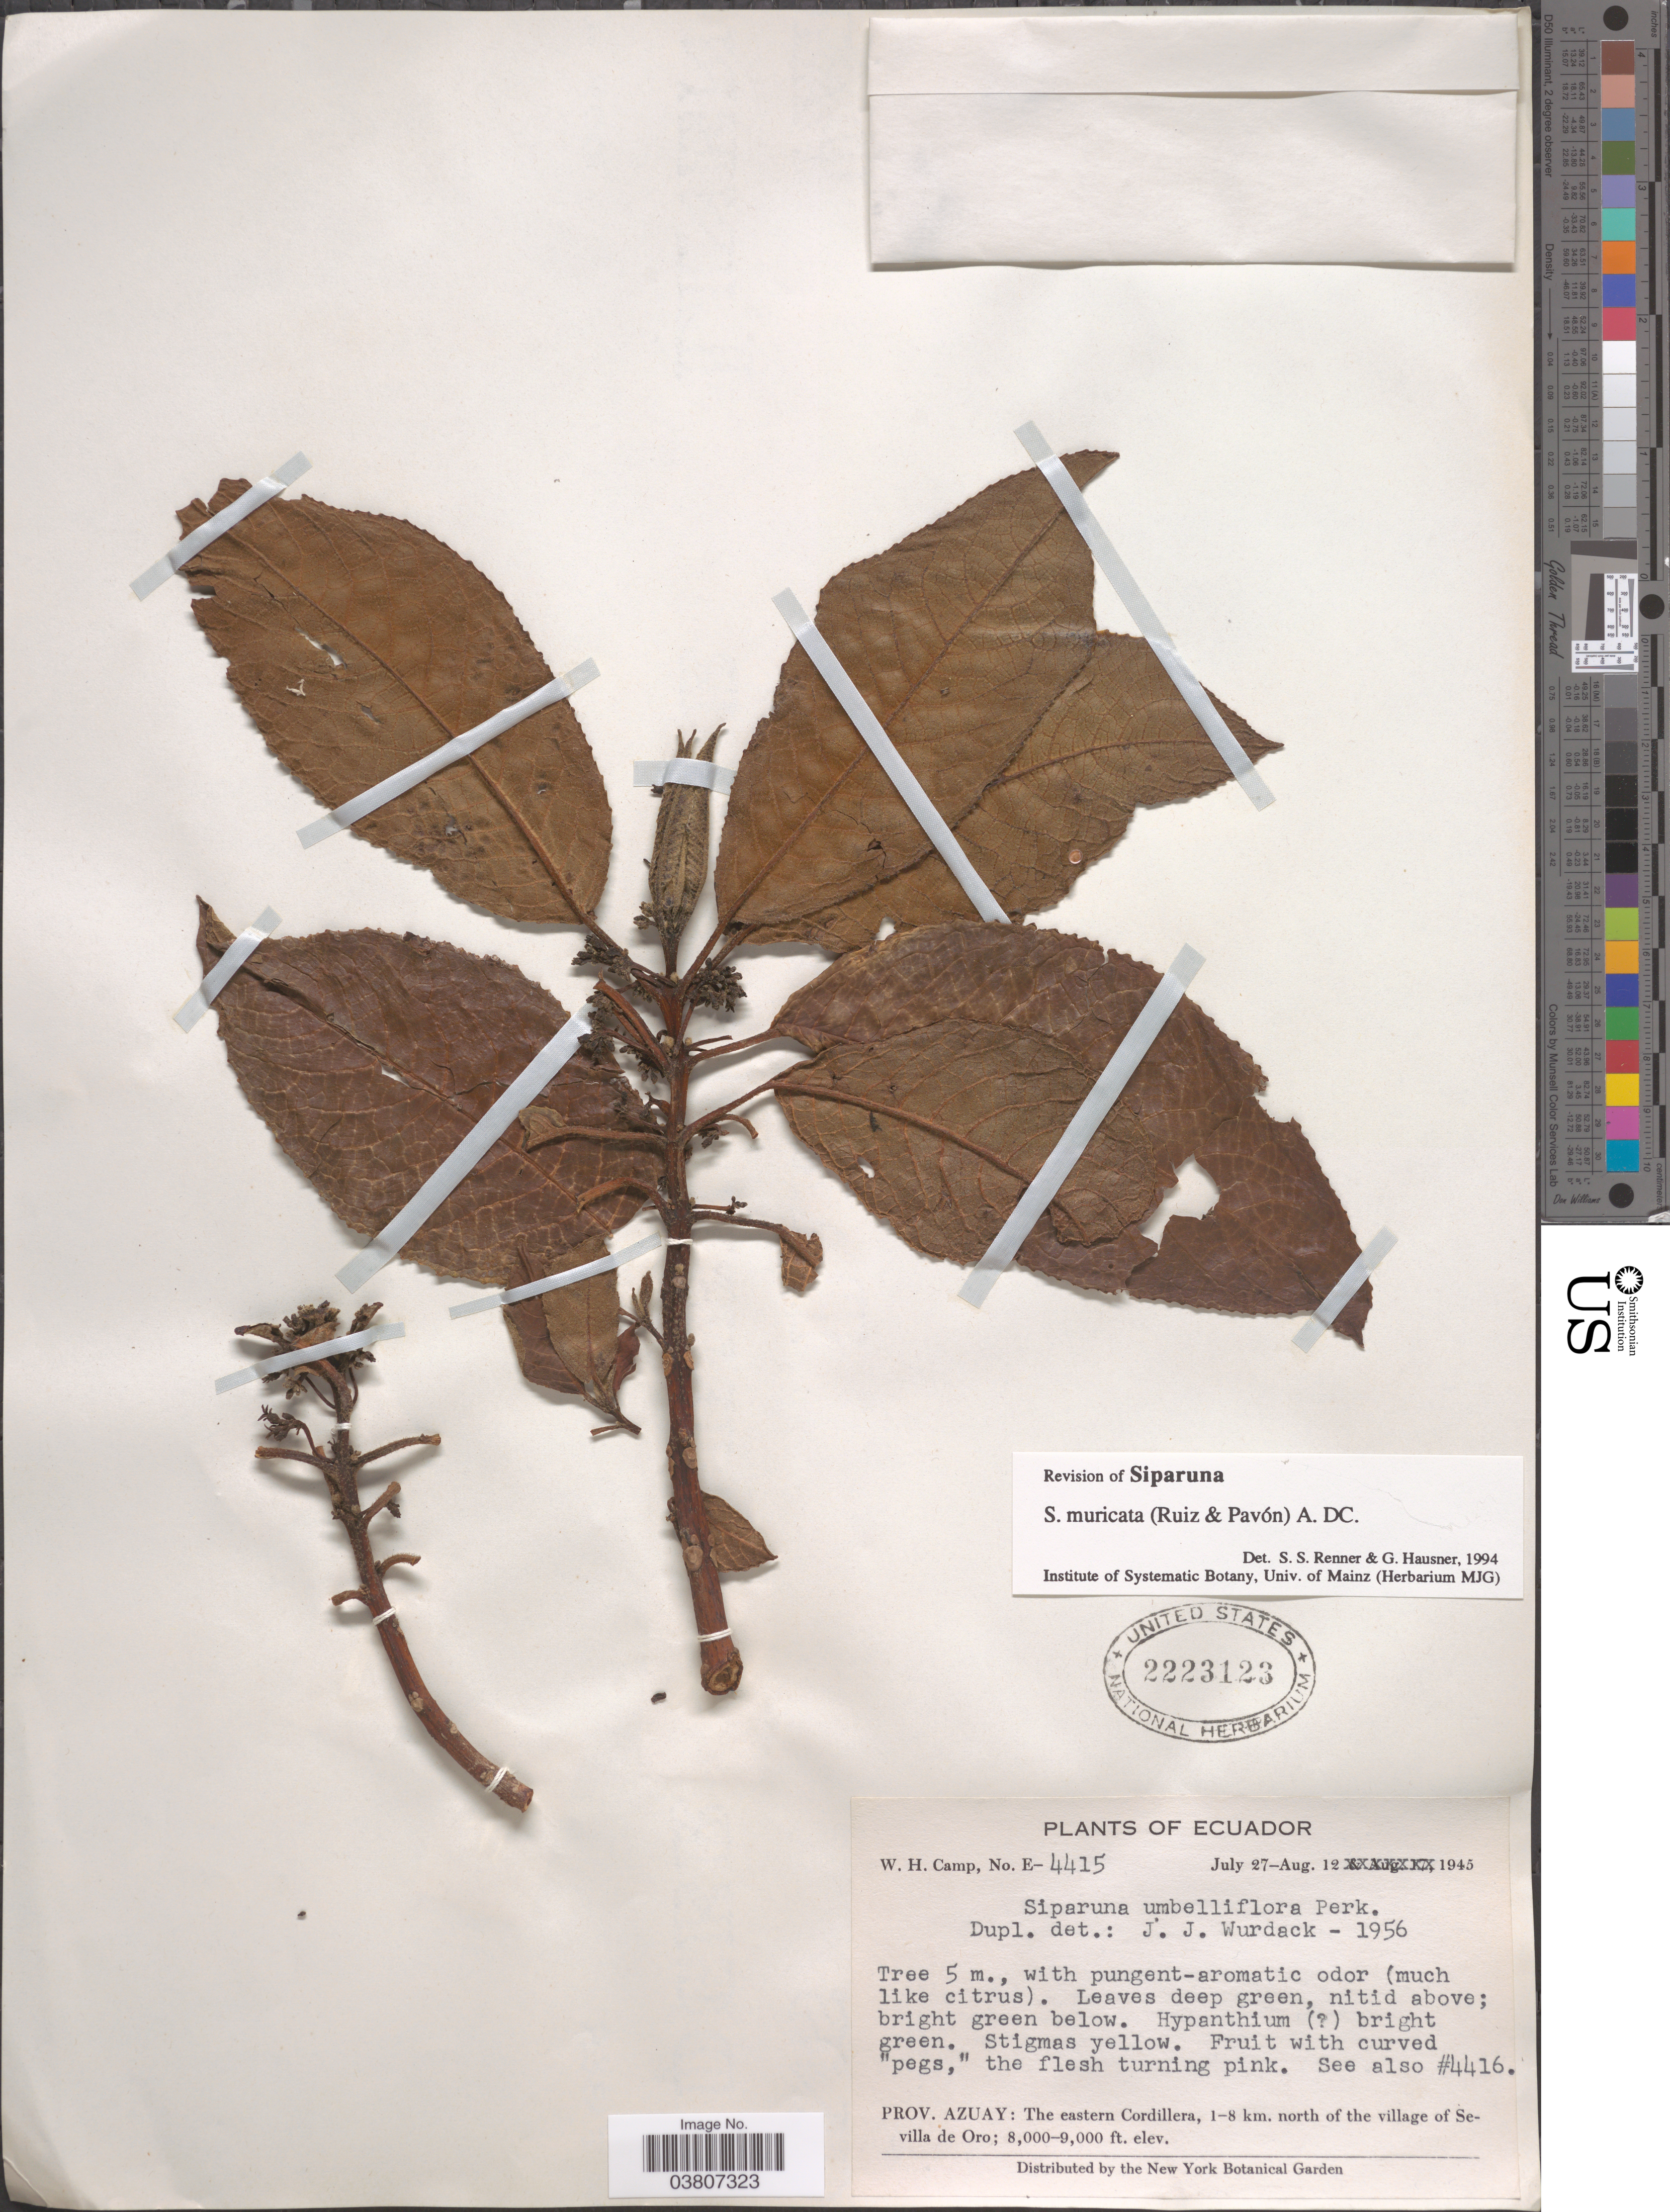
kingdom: Plantae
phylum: Tracheophyta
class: Magnoliopsida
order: Laurales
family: Siparunaceae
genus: Siparuna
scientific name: Siparuna muricata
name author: (Ruiz & Pav.) A. DC.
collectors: W. H. Camp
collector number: E-4415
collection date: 1945-07-27/1945-08-12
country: Ecuador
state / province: Azuay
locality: The eastern Cordillera, 1-8 km. north of the village of Sevilla de Oro.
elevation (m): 2438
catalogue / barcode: US 2223123